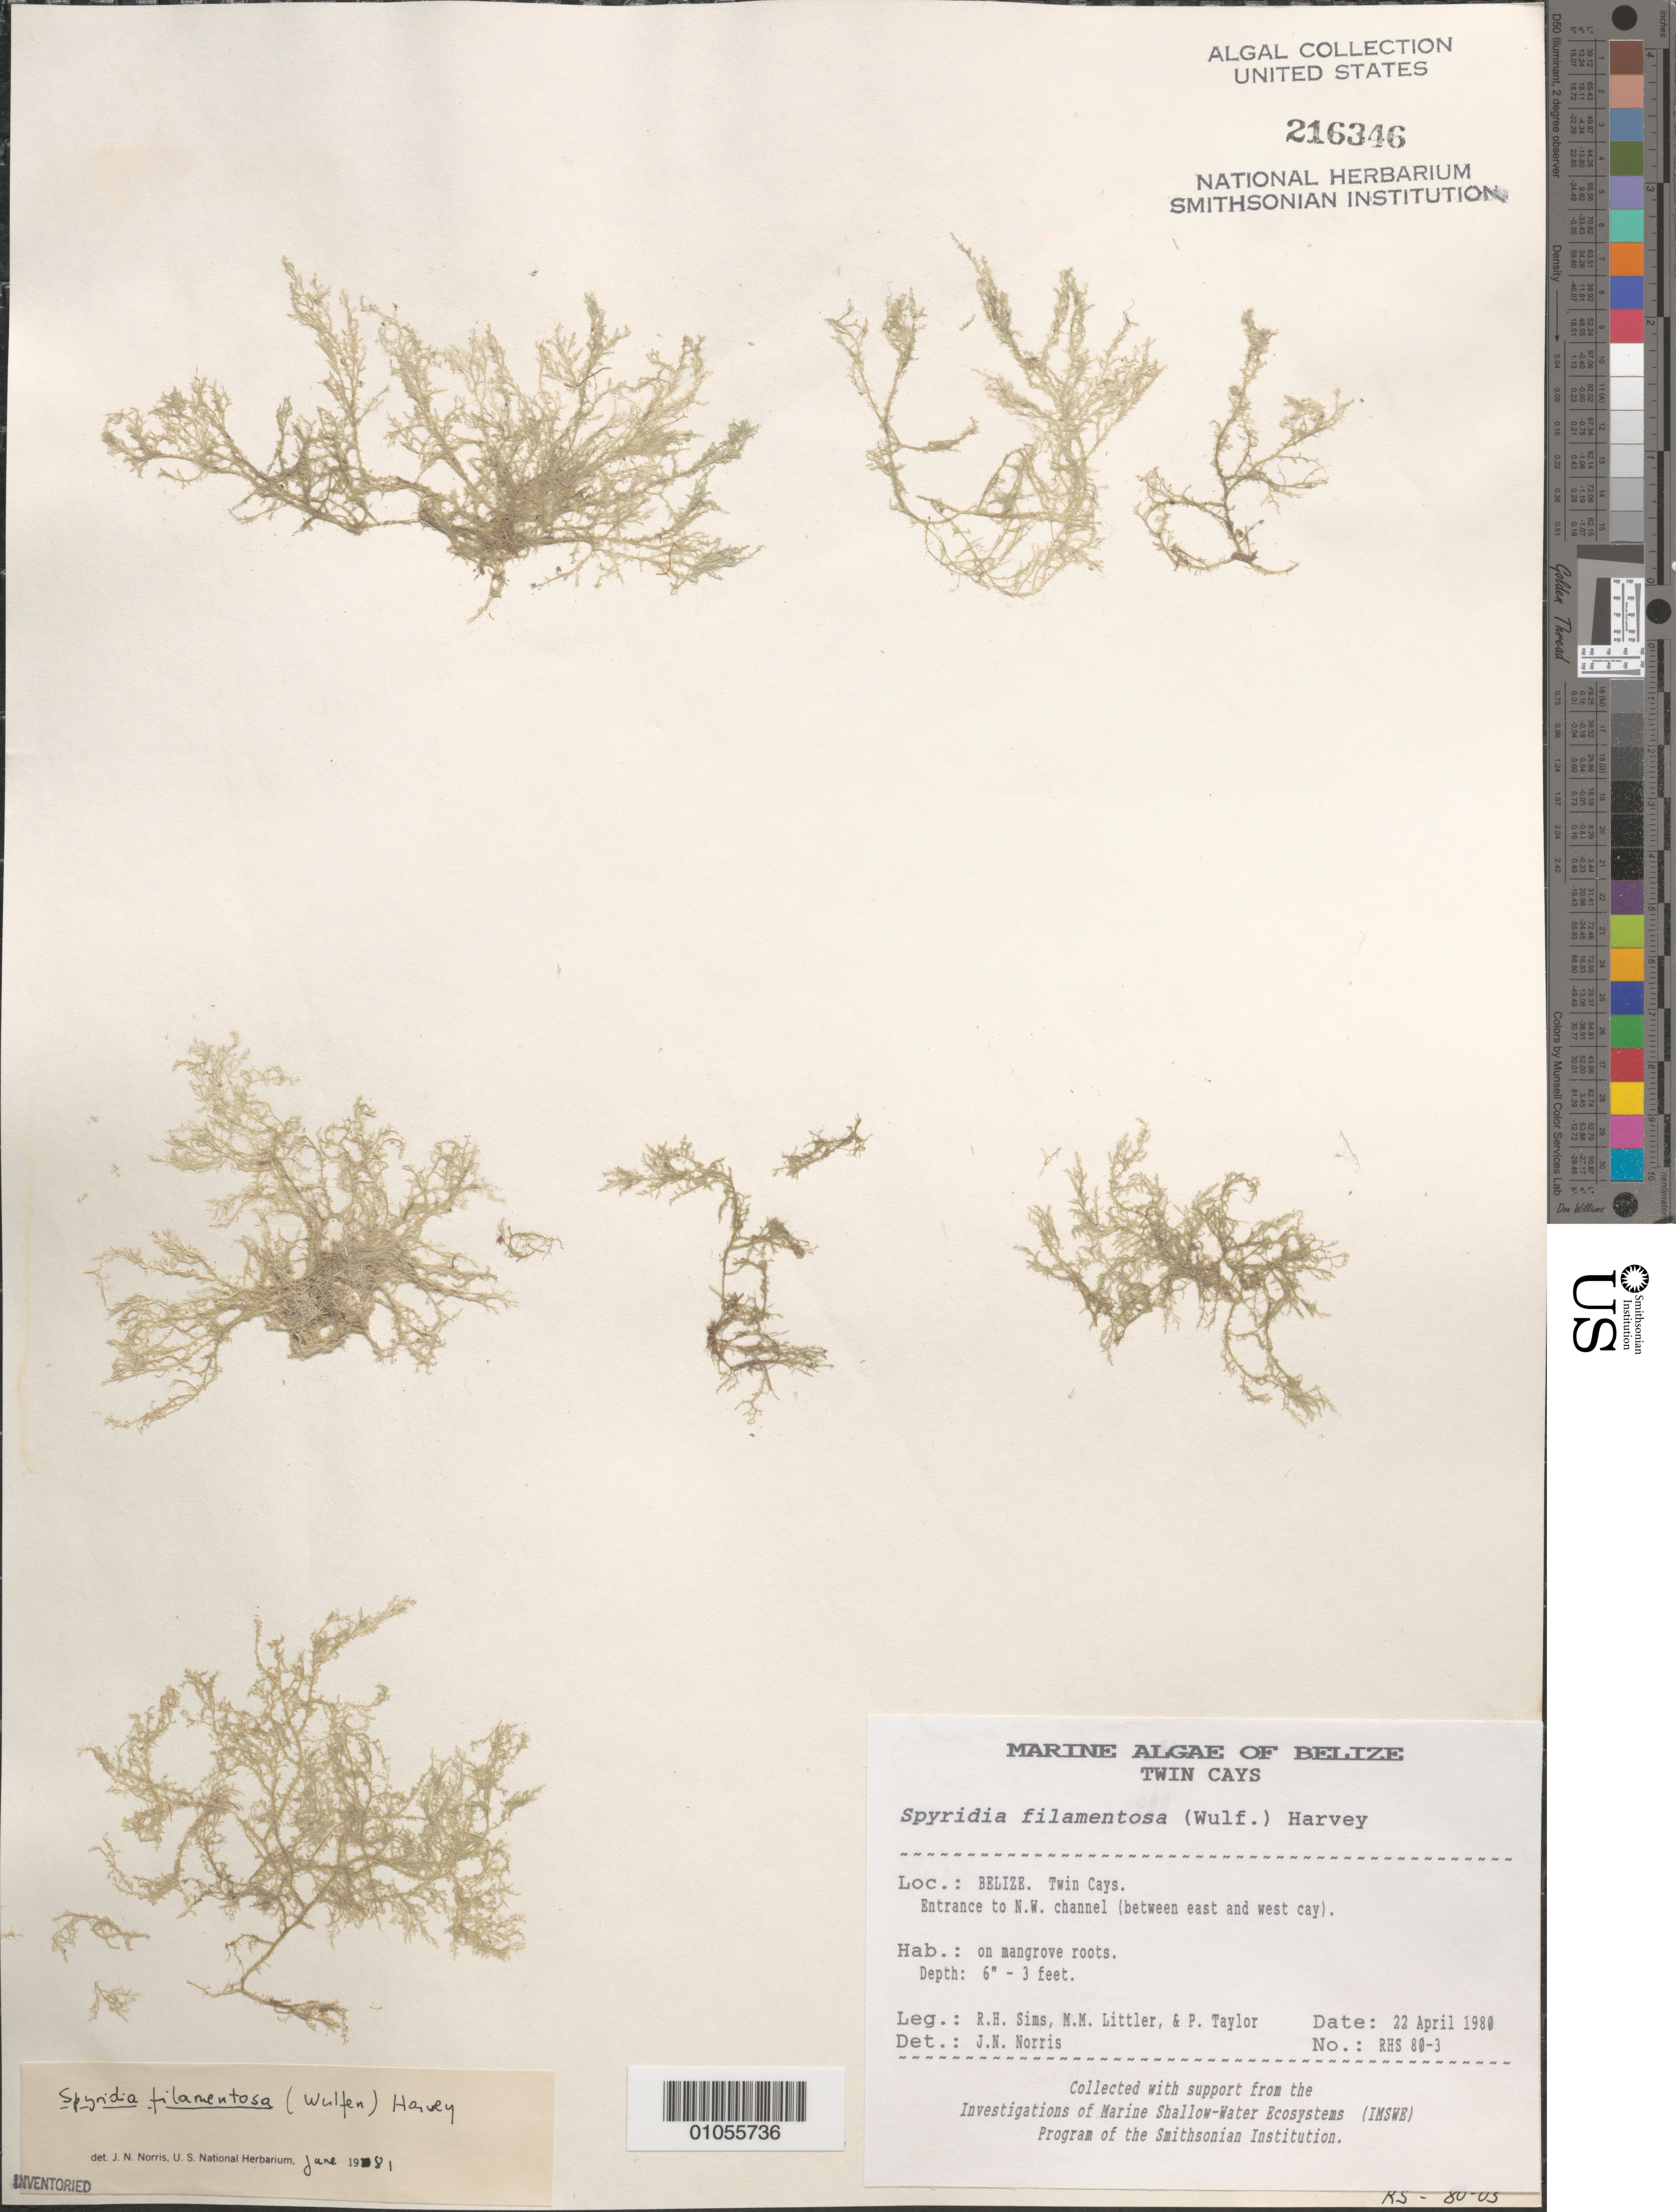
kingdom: Plantae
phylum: Rhodophyta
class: Florideophyceae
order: Ceramiales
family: Spyridiaceae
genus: Spyridia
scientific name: Spyridia filamentosa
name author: (Wulfen) Harv.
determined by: Norris, James N.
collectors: R. H. Sims, M. M. Littler & P. R. Taylor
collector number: RHS 80-3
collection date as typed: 22 Apr 1980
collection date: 1980-04-22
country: Belize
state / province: Stann Creek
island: Twin Cays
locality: Entrance to northwest channel between East Cay and West Cay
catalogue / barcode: US 216346